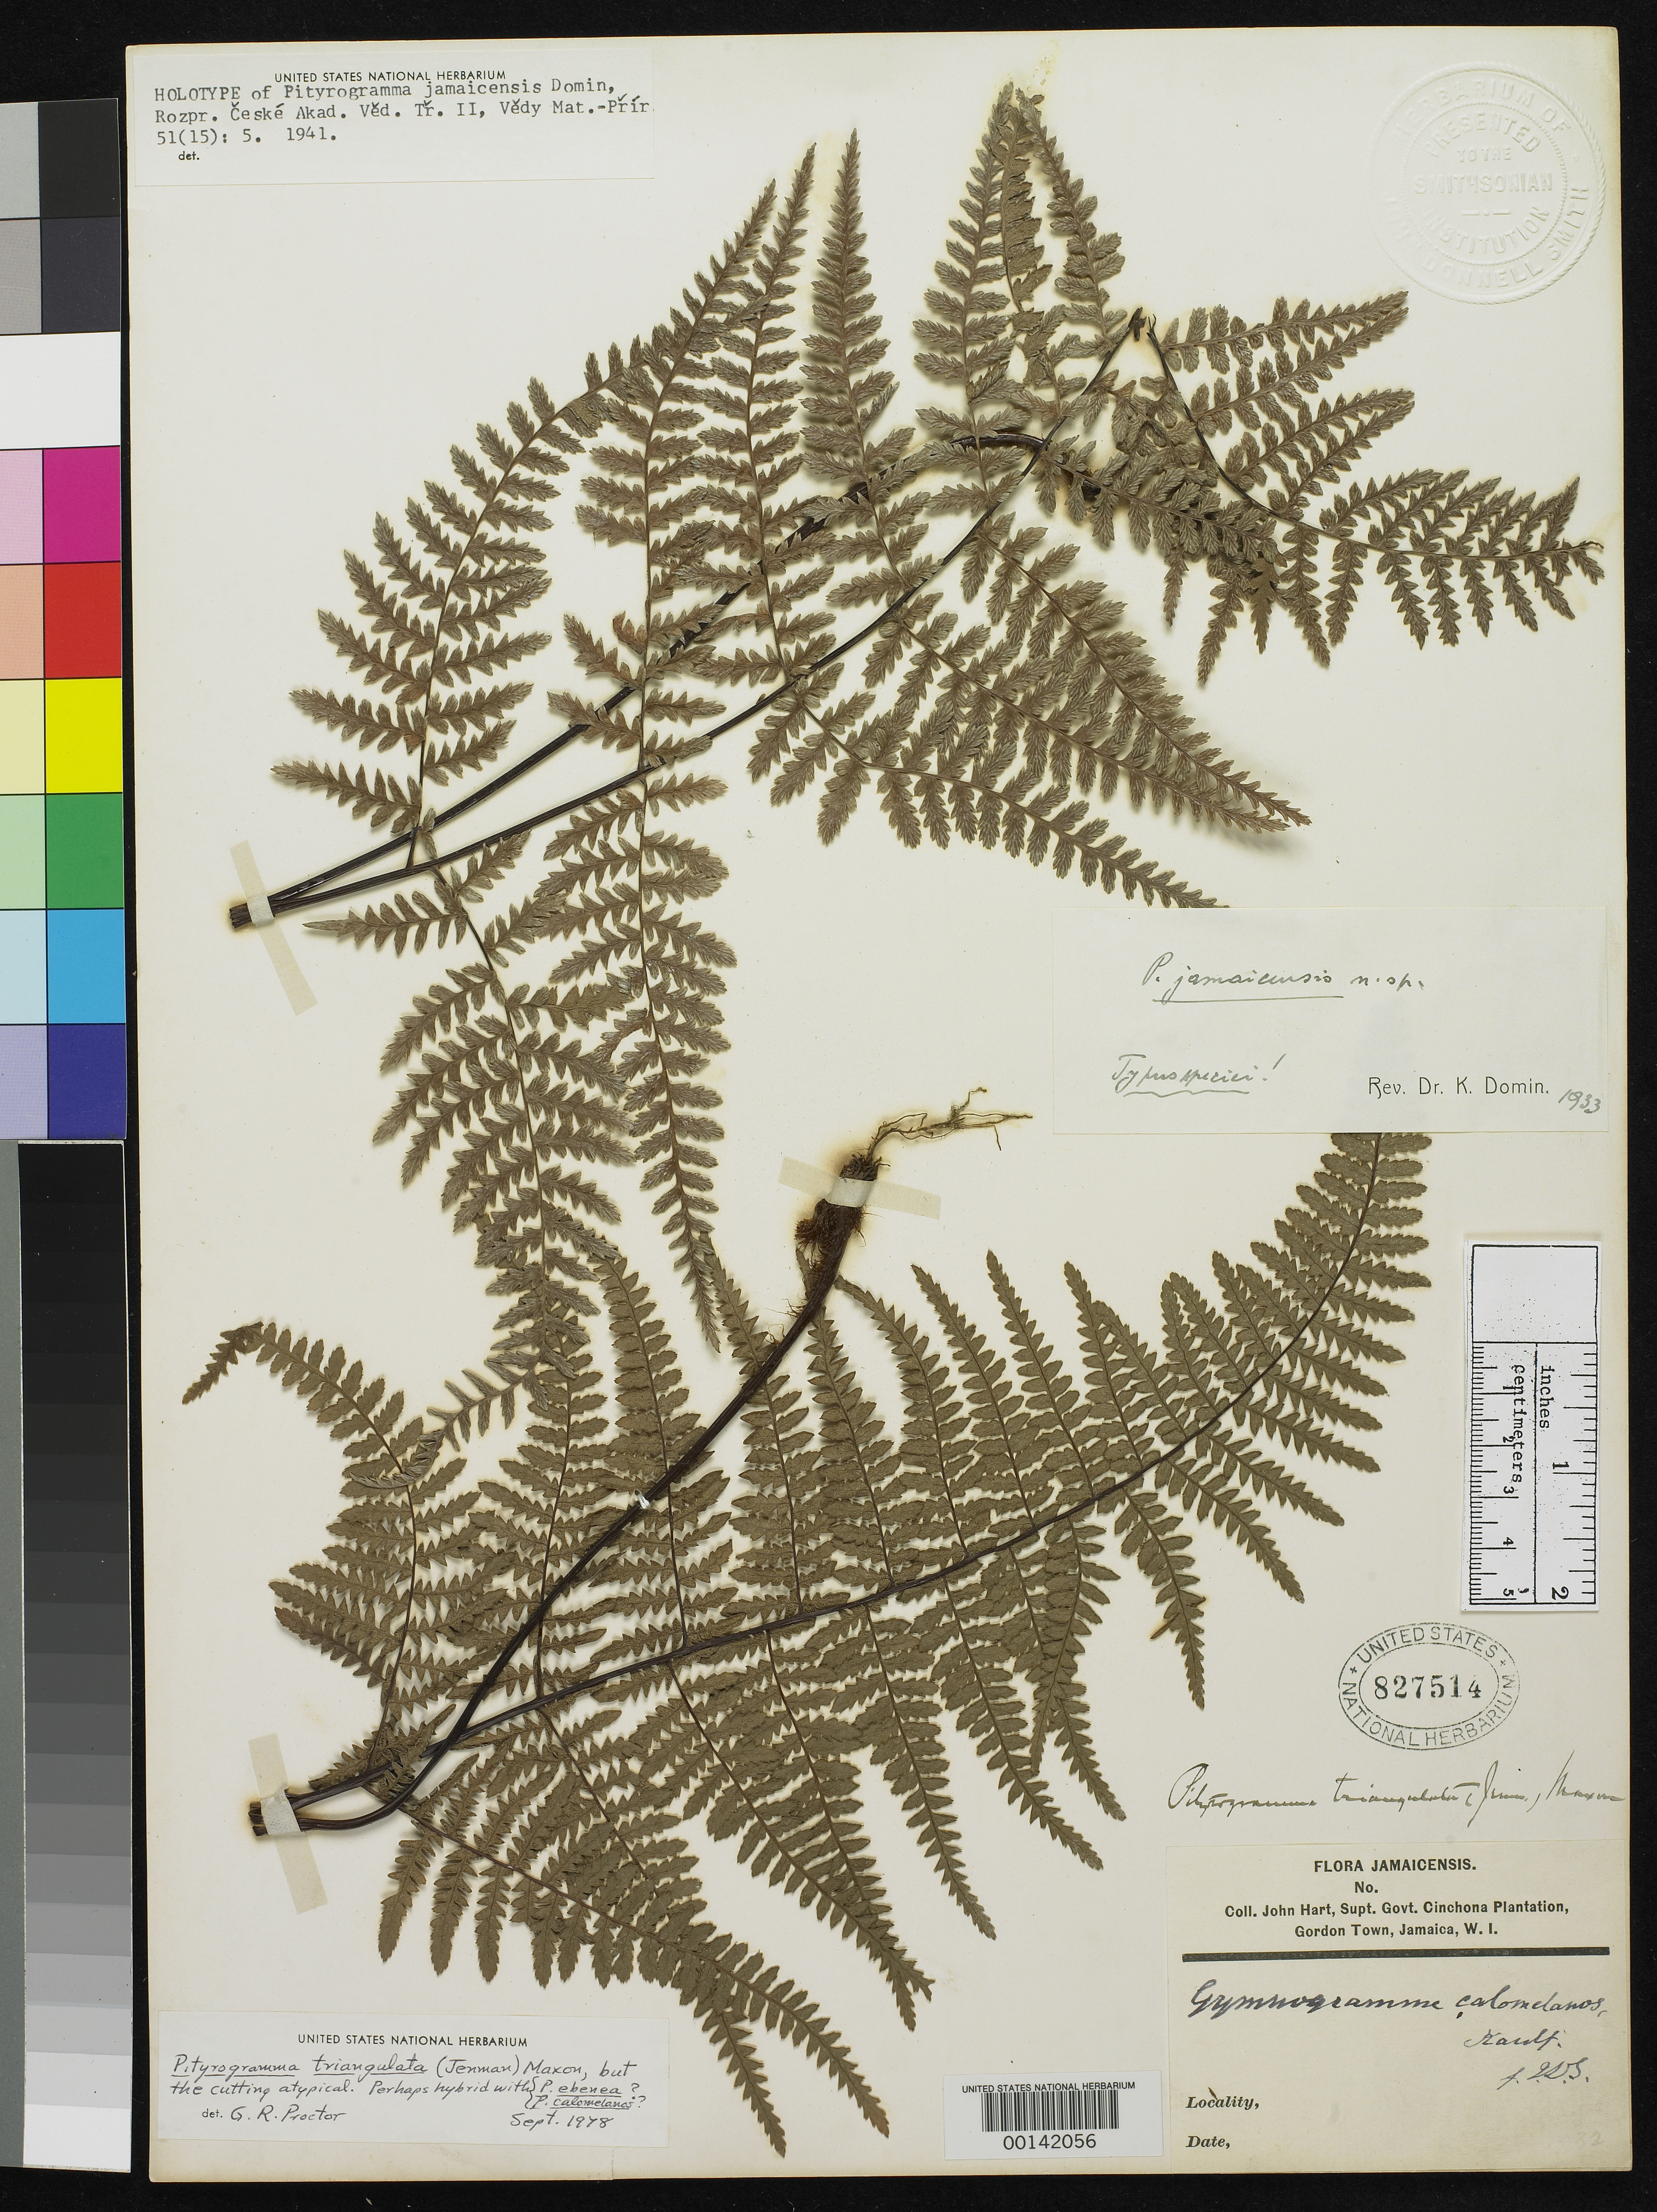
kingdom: Plantae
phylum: Tracheophyta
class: Polypodiopsida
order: Polypodiales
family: Pteridaceae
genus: Pityrogramma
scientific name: Pityrogramma jamaicensis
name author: Domin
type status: Holotype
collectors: J. H. Hart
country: Jamaica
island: Greater Antilles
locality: Gordon town, Cinchona plantation.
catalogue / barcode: US 827514